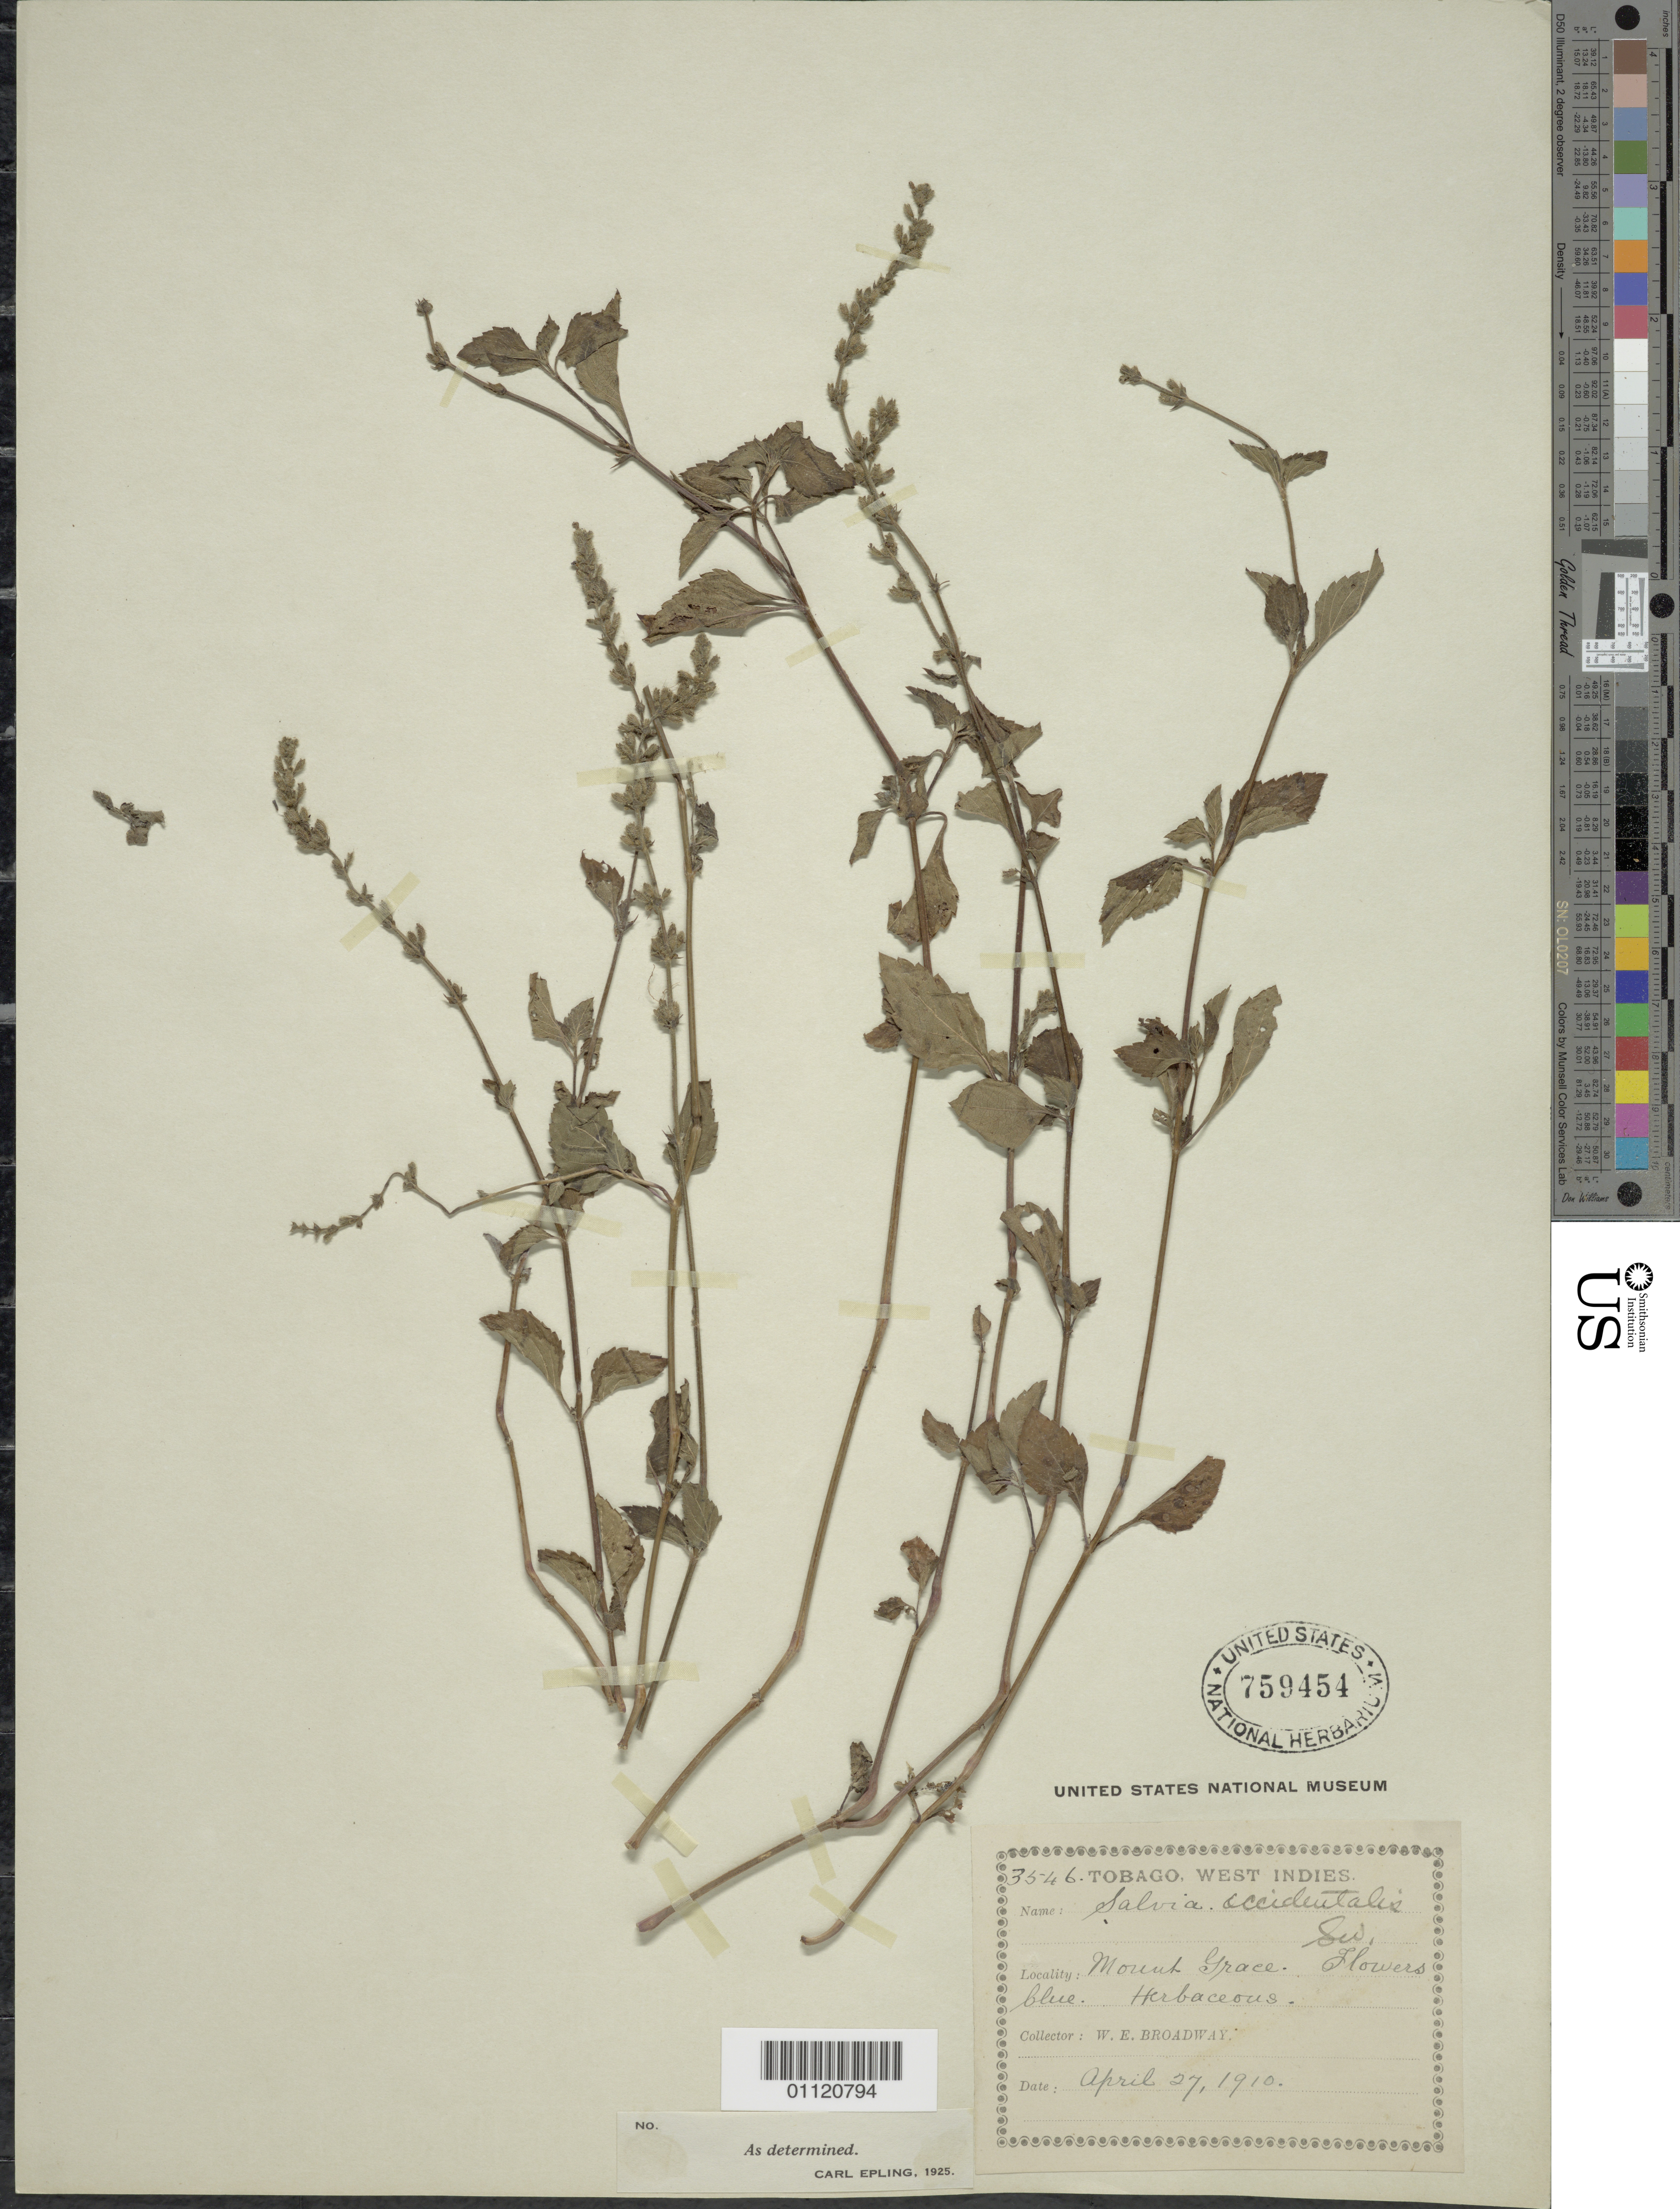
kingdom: Plantae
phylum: Tracheophyta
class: Magnoliopsida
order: Lamiales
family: Lamiaceae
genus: Salvia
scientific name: Salvia occidentalis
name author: Sw.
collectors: W. E. Broadway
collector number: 3546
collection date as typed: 27 Apr 1910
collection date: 1910-04-27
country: Trinidad and Tobago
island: Tobago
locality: Mount Grace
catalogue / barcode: US 759454